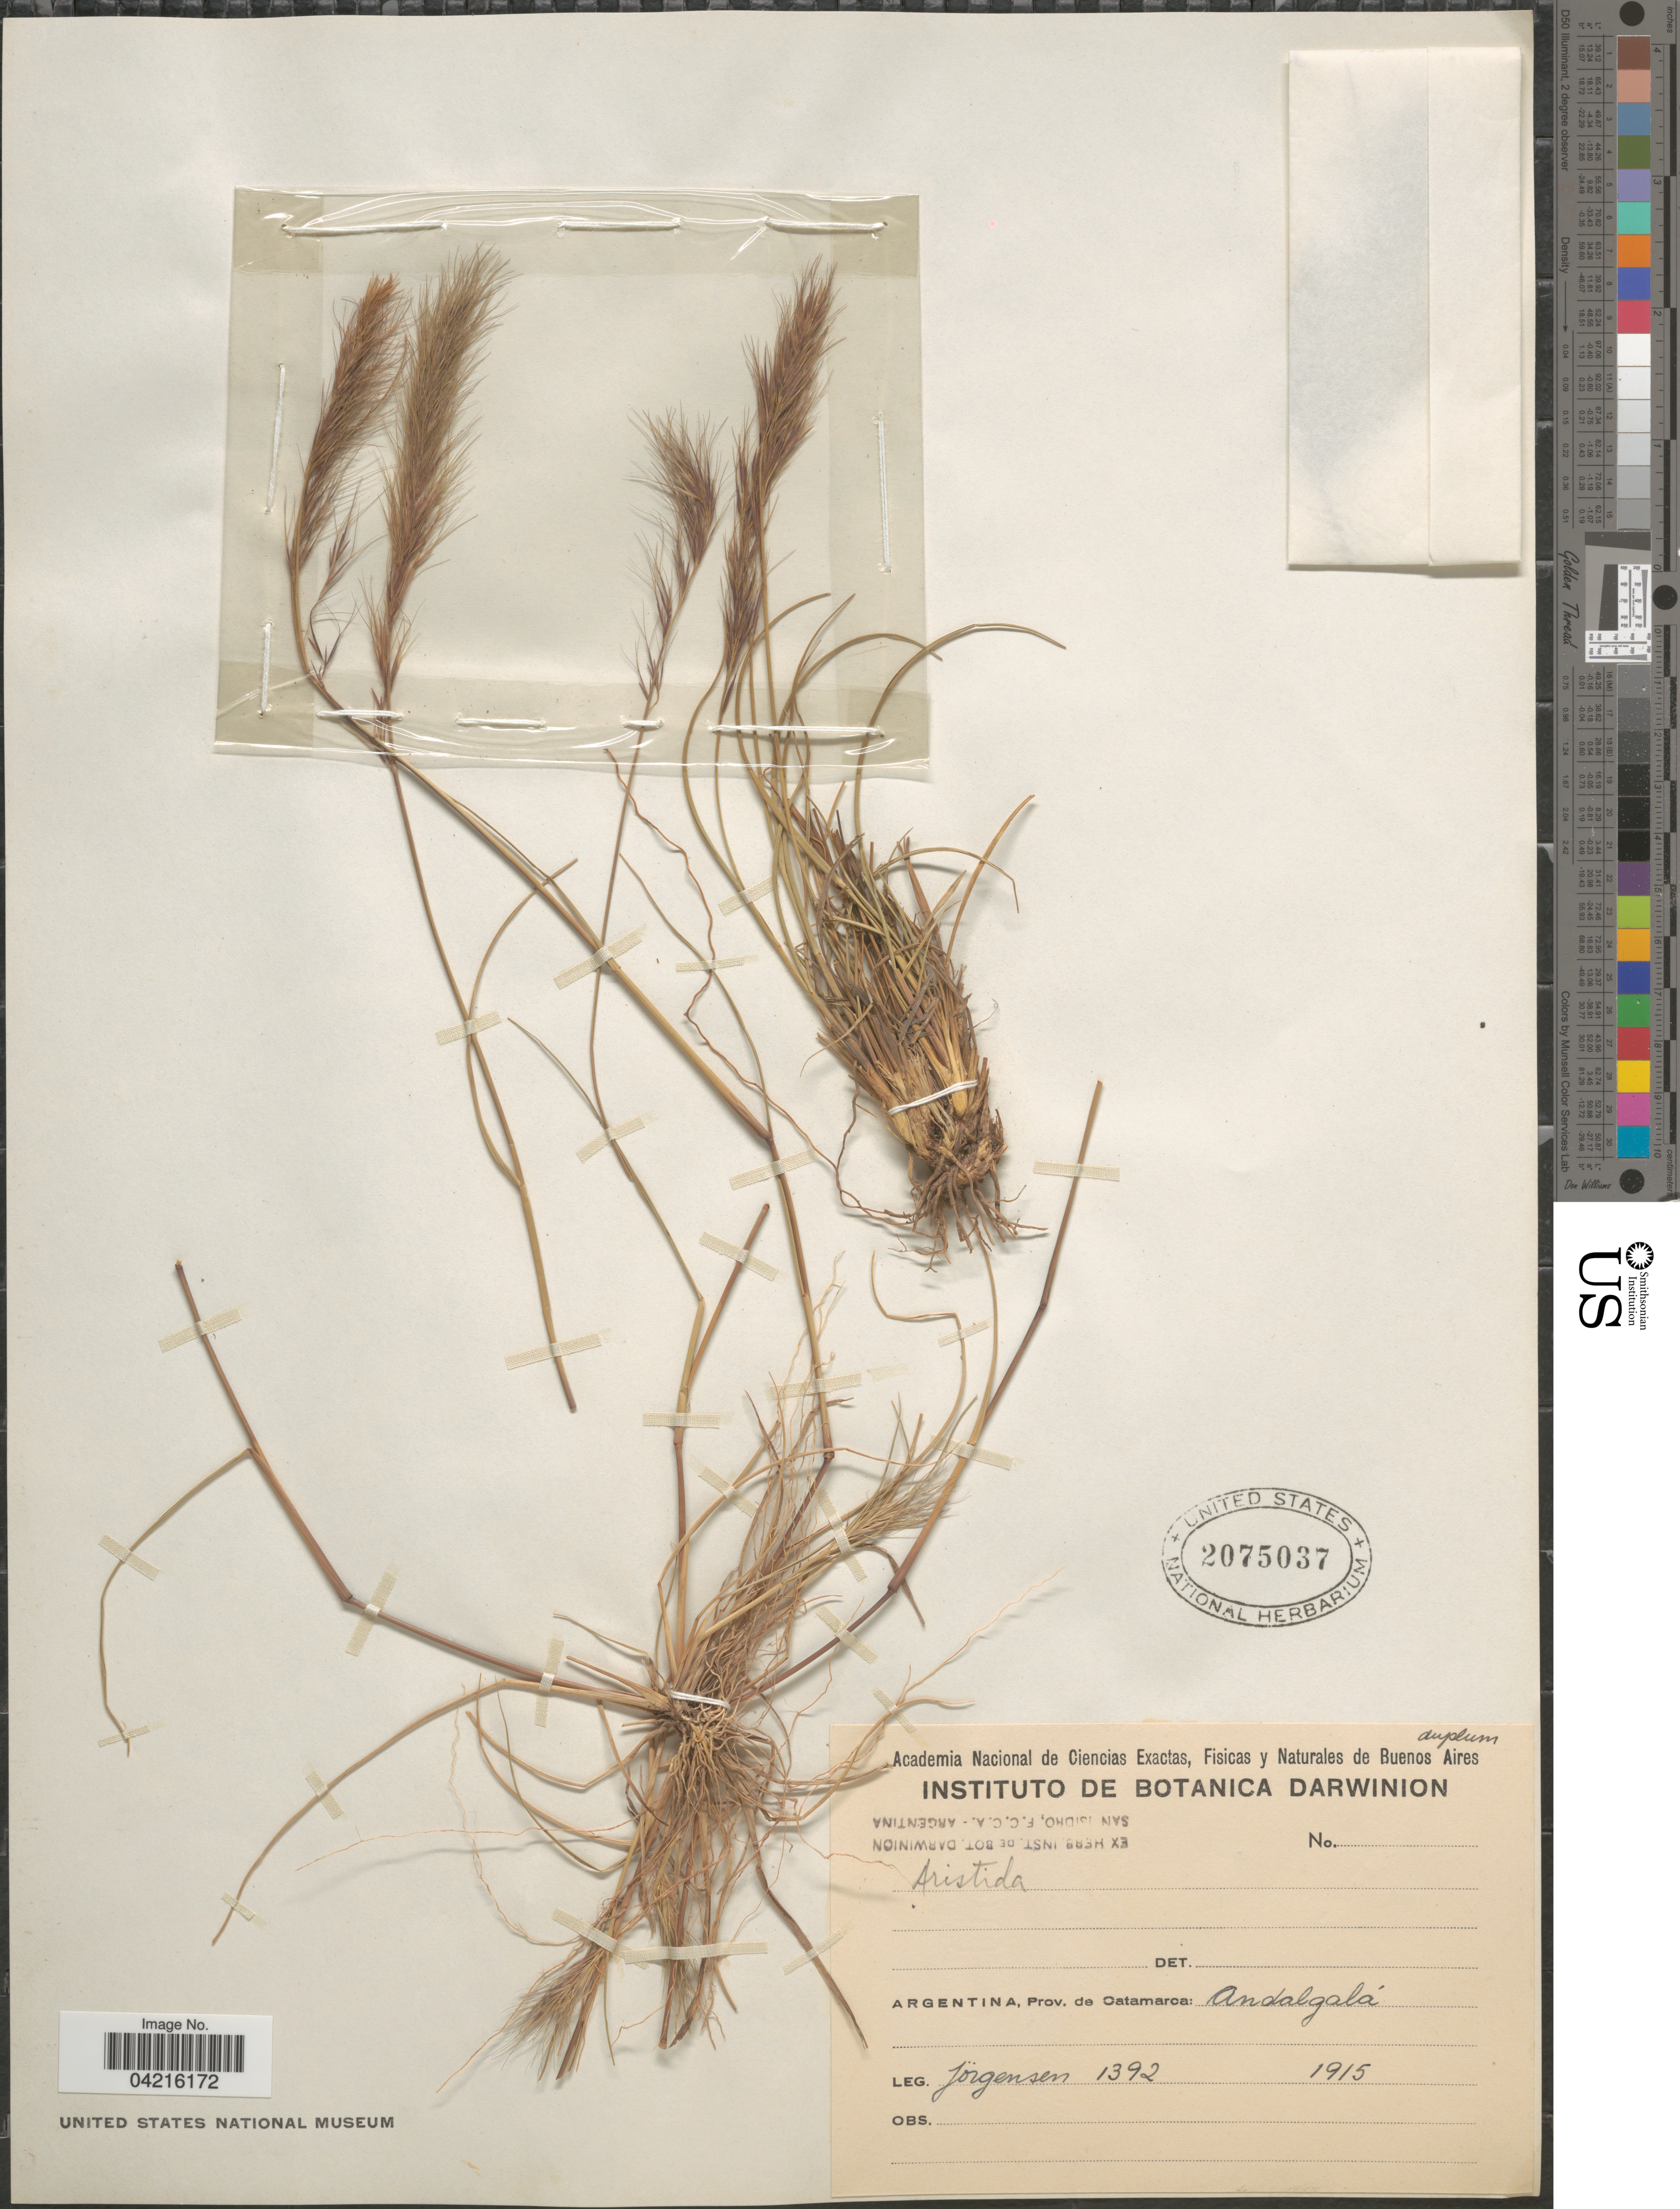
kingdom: Plantae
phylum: Tracheophyta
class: Liliopsida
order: Poales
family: Poaceae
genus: Aristida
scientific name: Aristida sp.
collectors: Jorgensen, --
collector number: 1392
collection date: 1915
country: Argentina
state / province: Catamarca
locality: Andalgalá.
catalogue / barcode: US 2075037